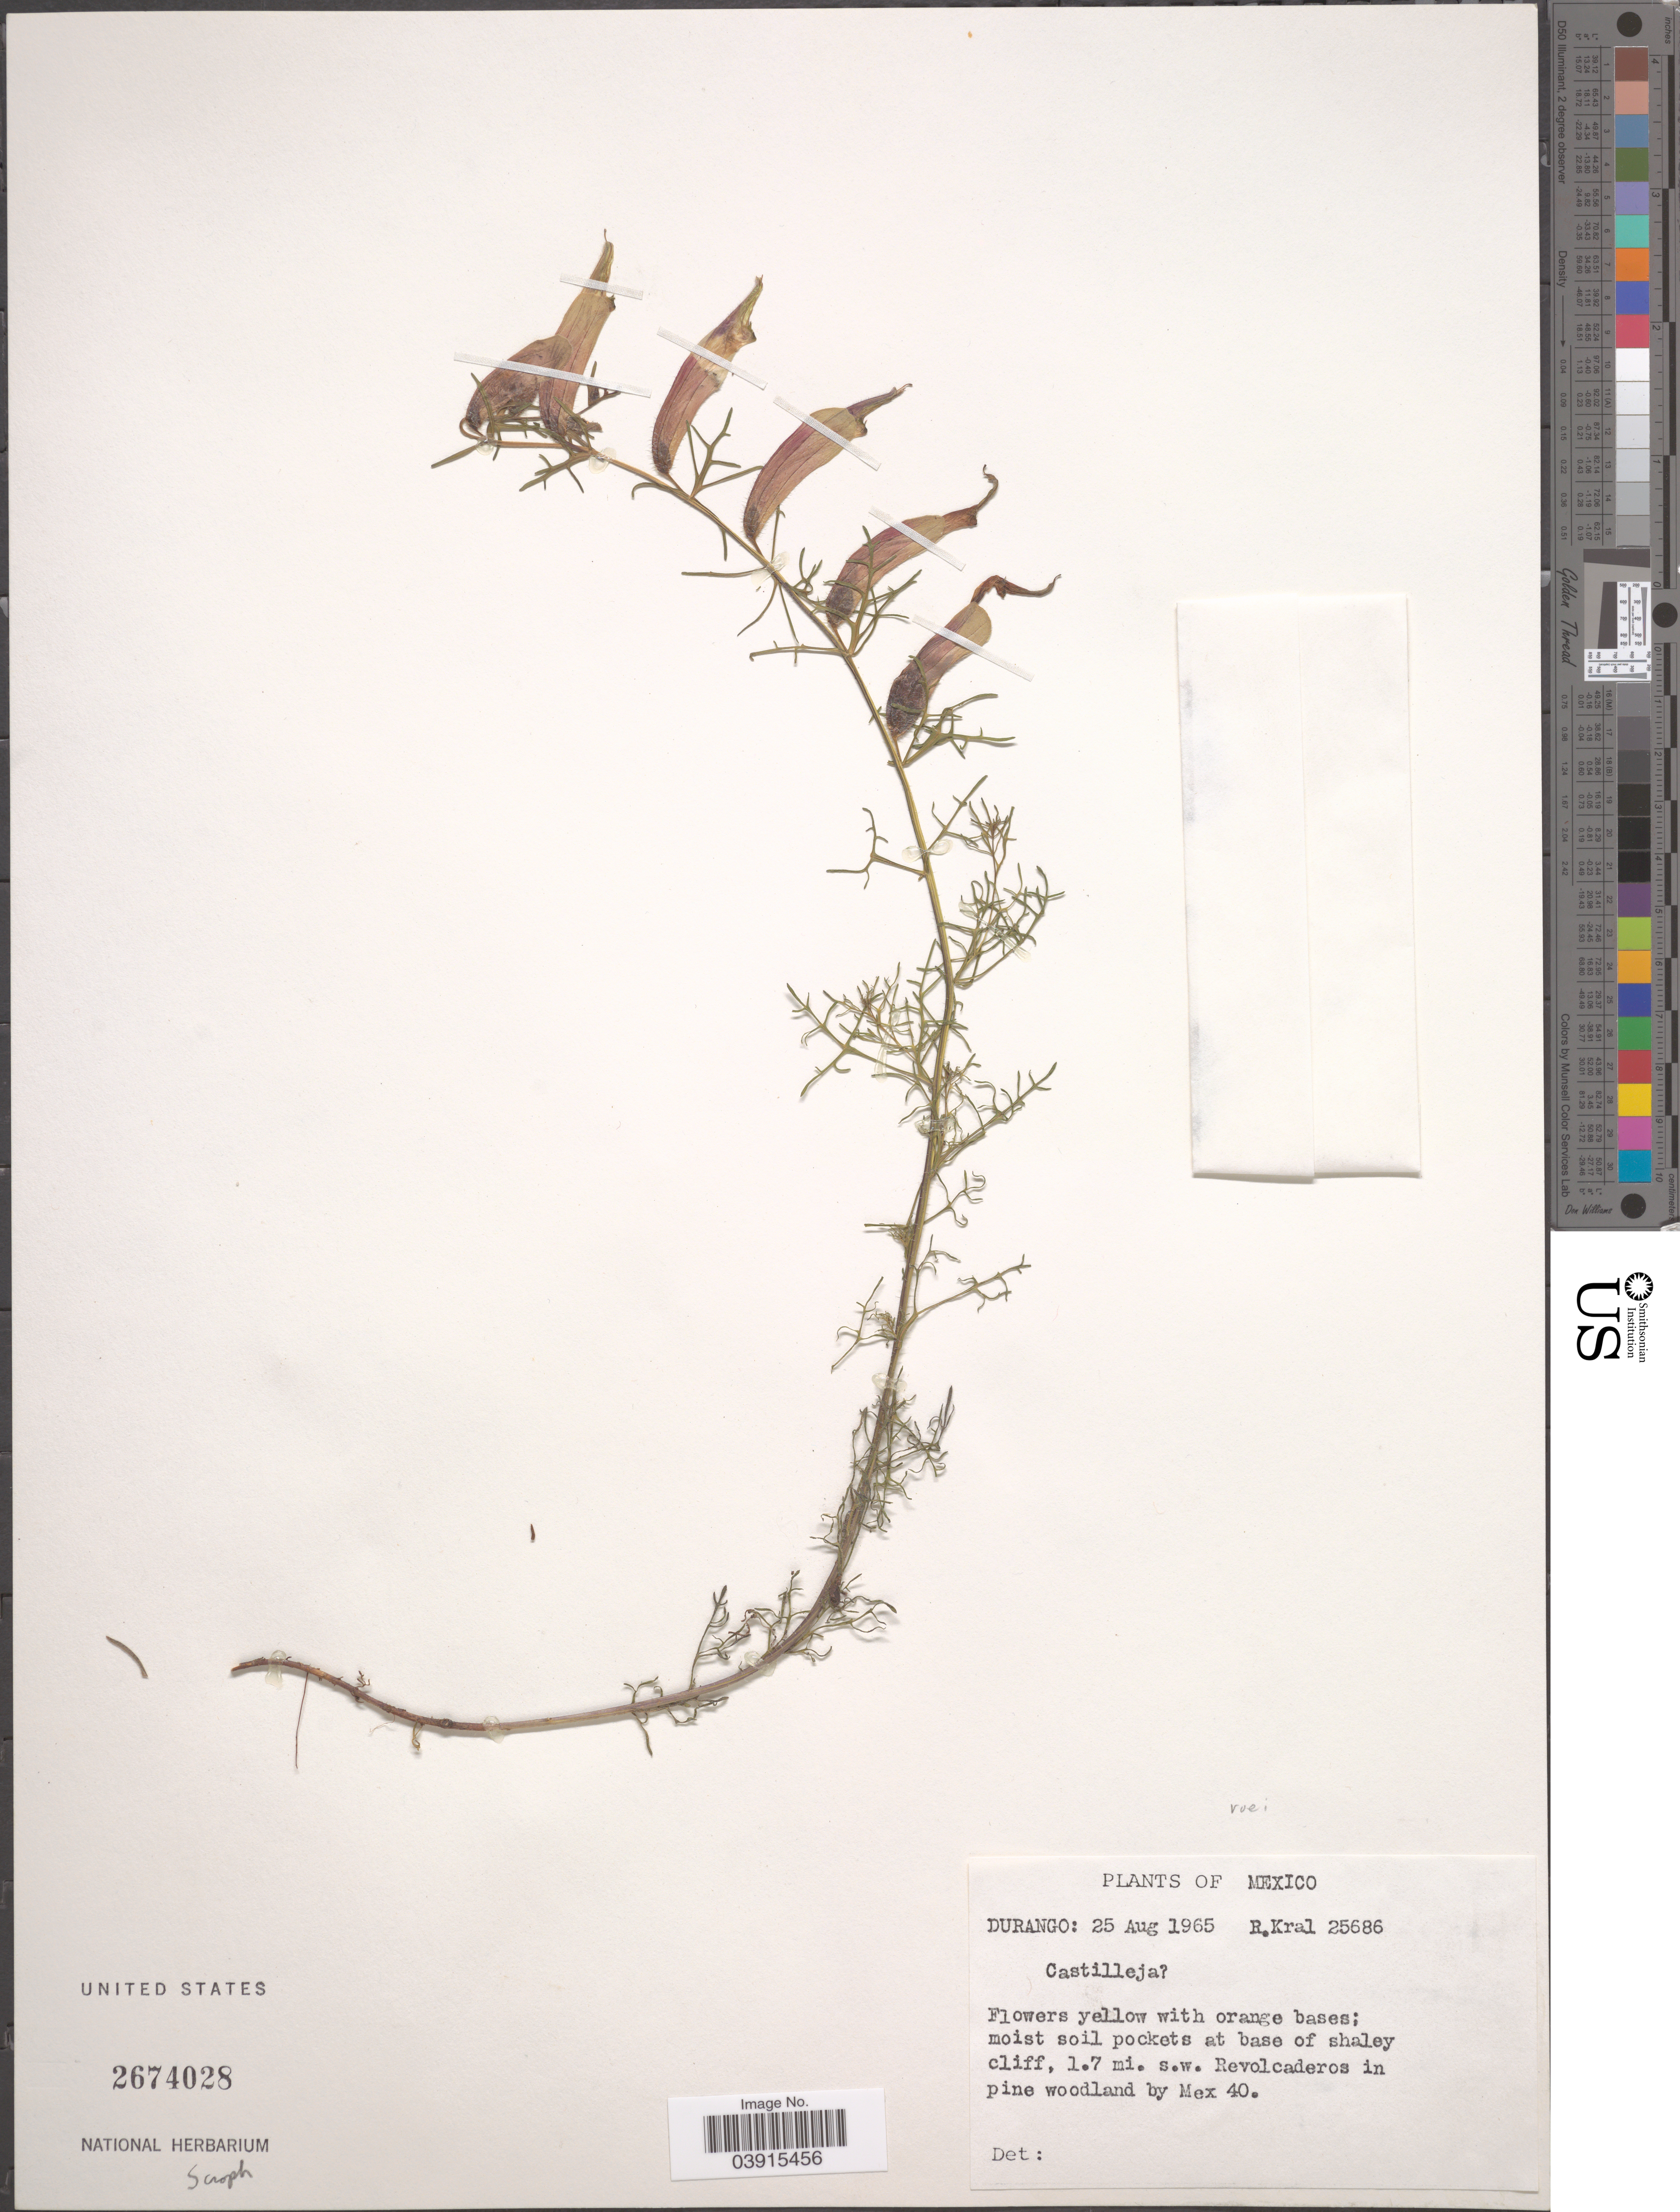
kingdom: Plantae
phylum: Tracheophyta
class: Magnoliopsida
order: Lamiales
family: Orobanchaceae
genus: Castilleja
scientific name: Castilleja roei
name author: Crossw.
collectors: R. Kral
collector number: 25686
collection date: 1965-08-25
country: Mexico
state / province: Durango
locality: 1.7 mi. s.w. Revolcaderos in pine woodland by Mex 40.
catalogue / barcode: US 2674028